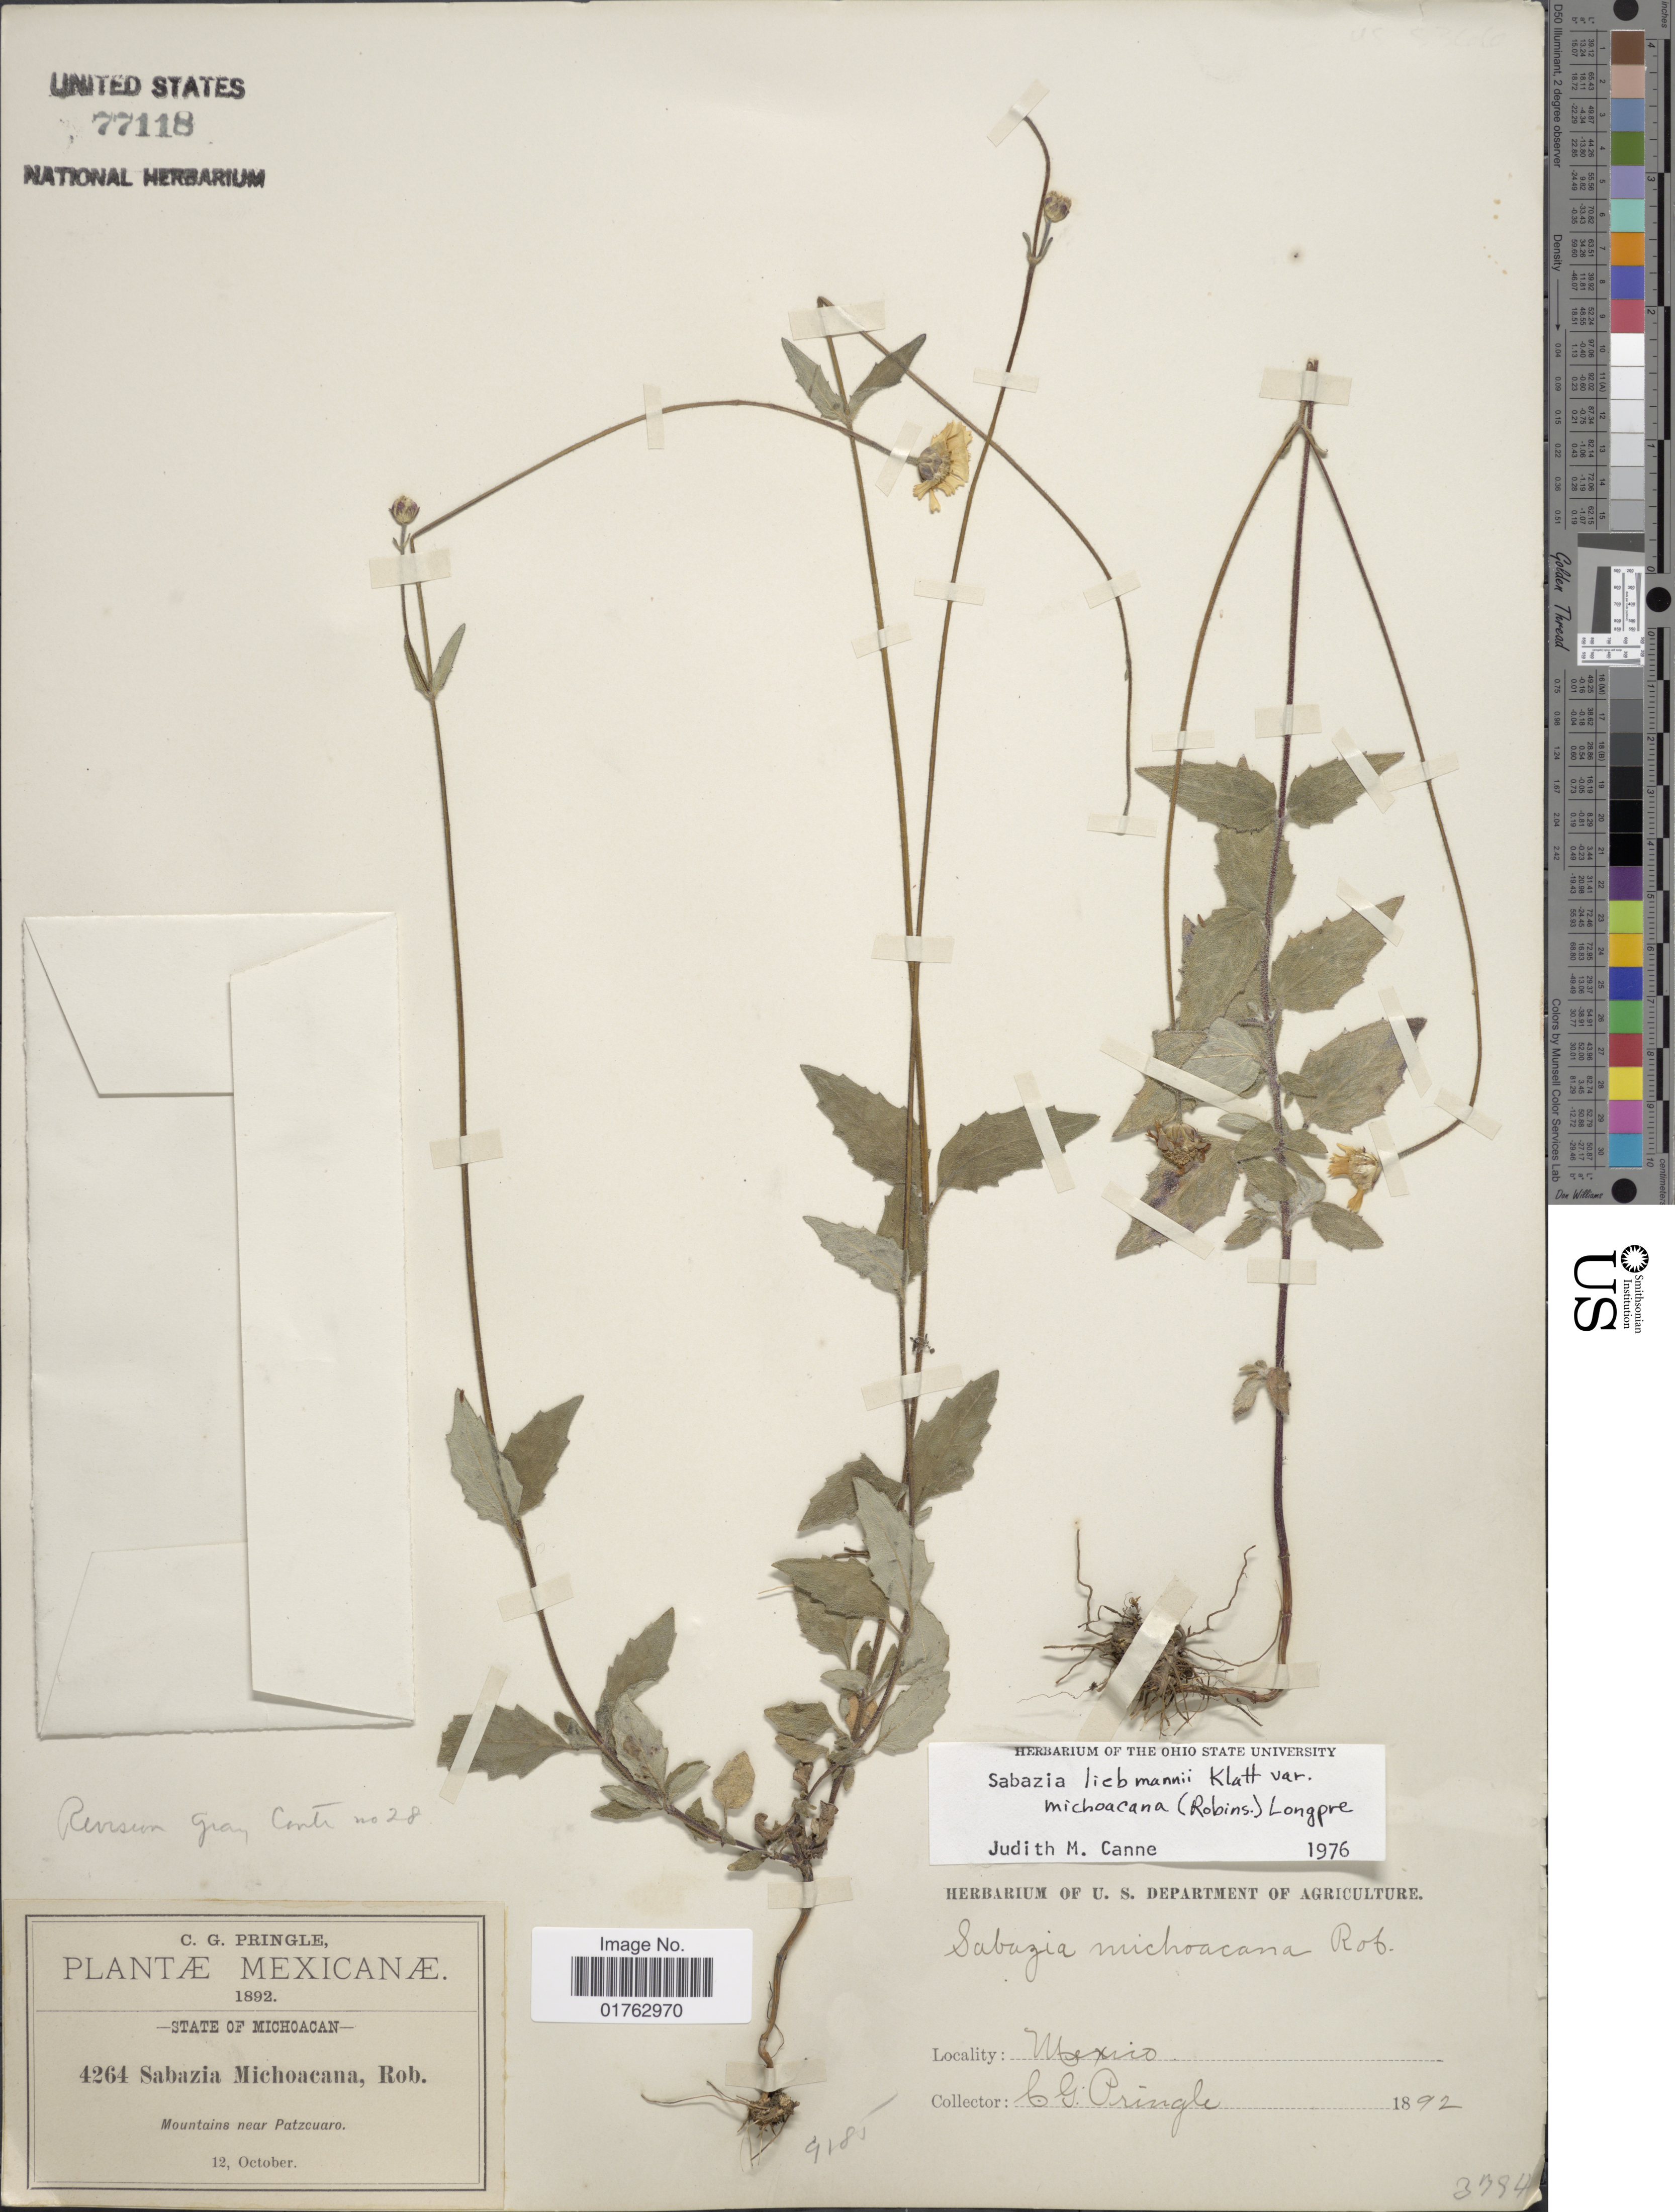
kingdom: Plantae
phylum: Tracheophyta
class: Magnoliopsida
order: Asterales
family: Asteraceae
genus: Sabazia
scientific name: Sabazia liebmannii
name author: Klatt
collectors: C. G. Pringle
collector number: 4264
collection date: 1892-10-12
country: Mexico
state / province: Michoacán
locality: Mountains near Patzcuaro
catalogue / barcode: US 77118